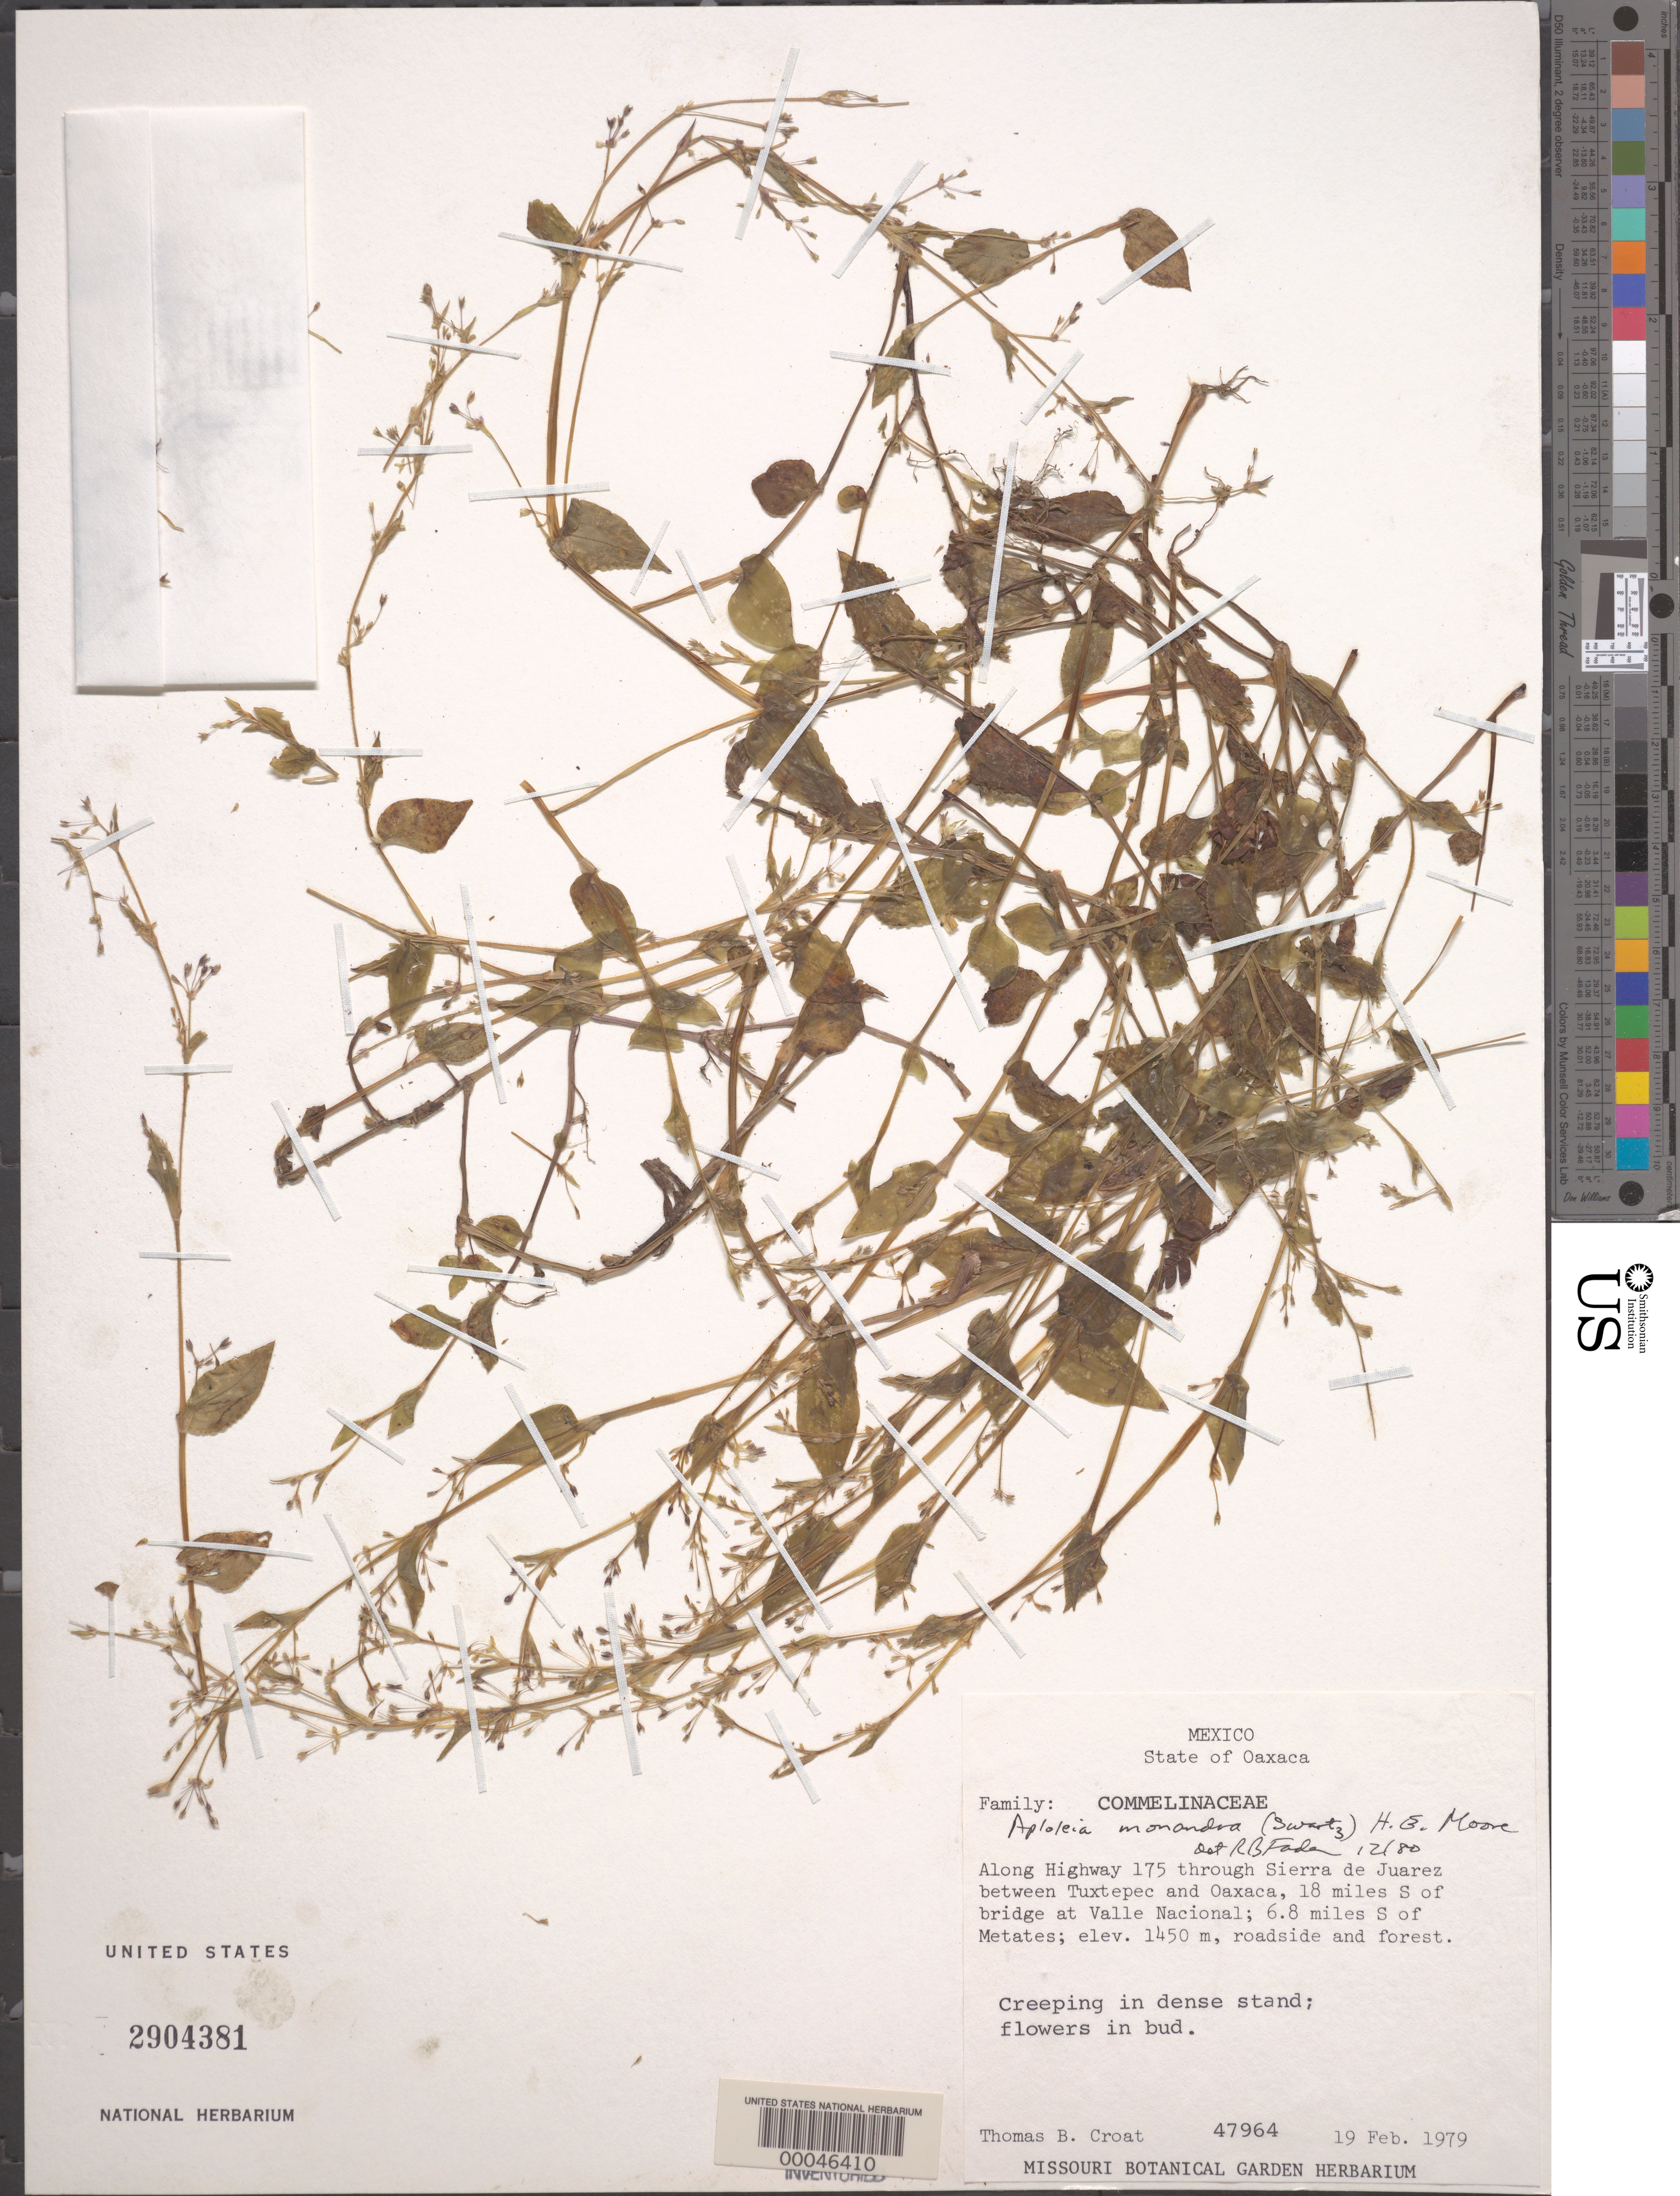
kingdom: Plantae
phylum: Tracheophyta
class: Liliopsida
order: Commelinales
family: Commelinaceae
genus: Callisia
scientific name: Callisia monandra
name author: (Sw.) Schult. & Schult. f.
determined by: Faden, Robert B., (US), Smithsonian Institution - National Museum of Natural History (UNITED STATES)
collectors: T. B. Croat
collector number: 47964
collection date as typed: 19 Feb 1979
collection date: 1979-02-19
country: Mexico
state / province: Oaxaca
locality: Hwy 175 through sierra de juarez, between tuxtepec and Oaxaca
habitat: Roadside and forest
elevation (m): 1450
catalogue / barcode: US 2904381